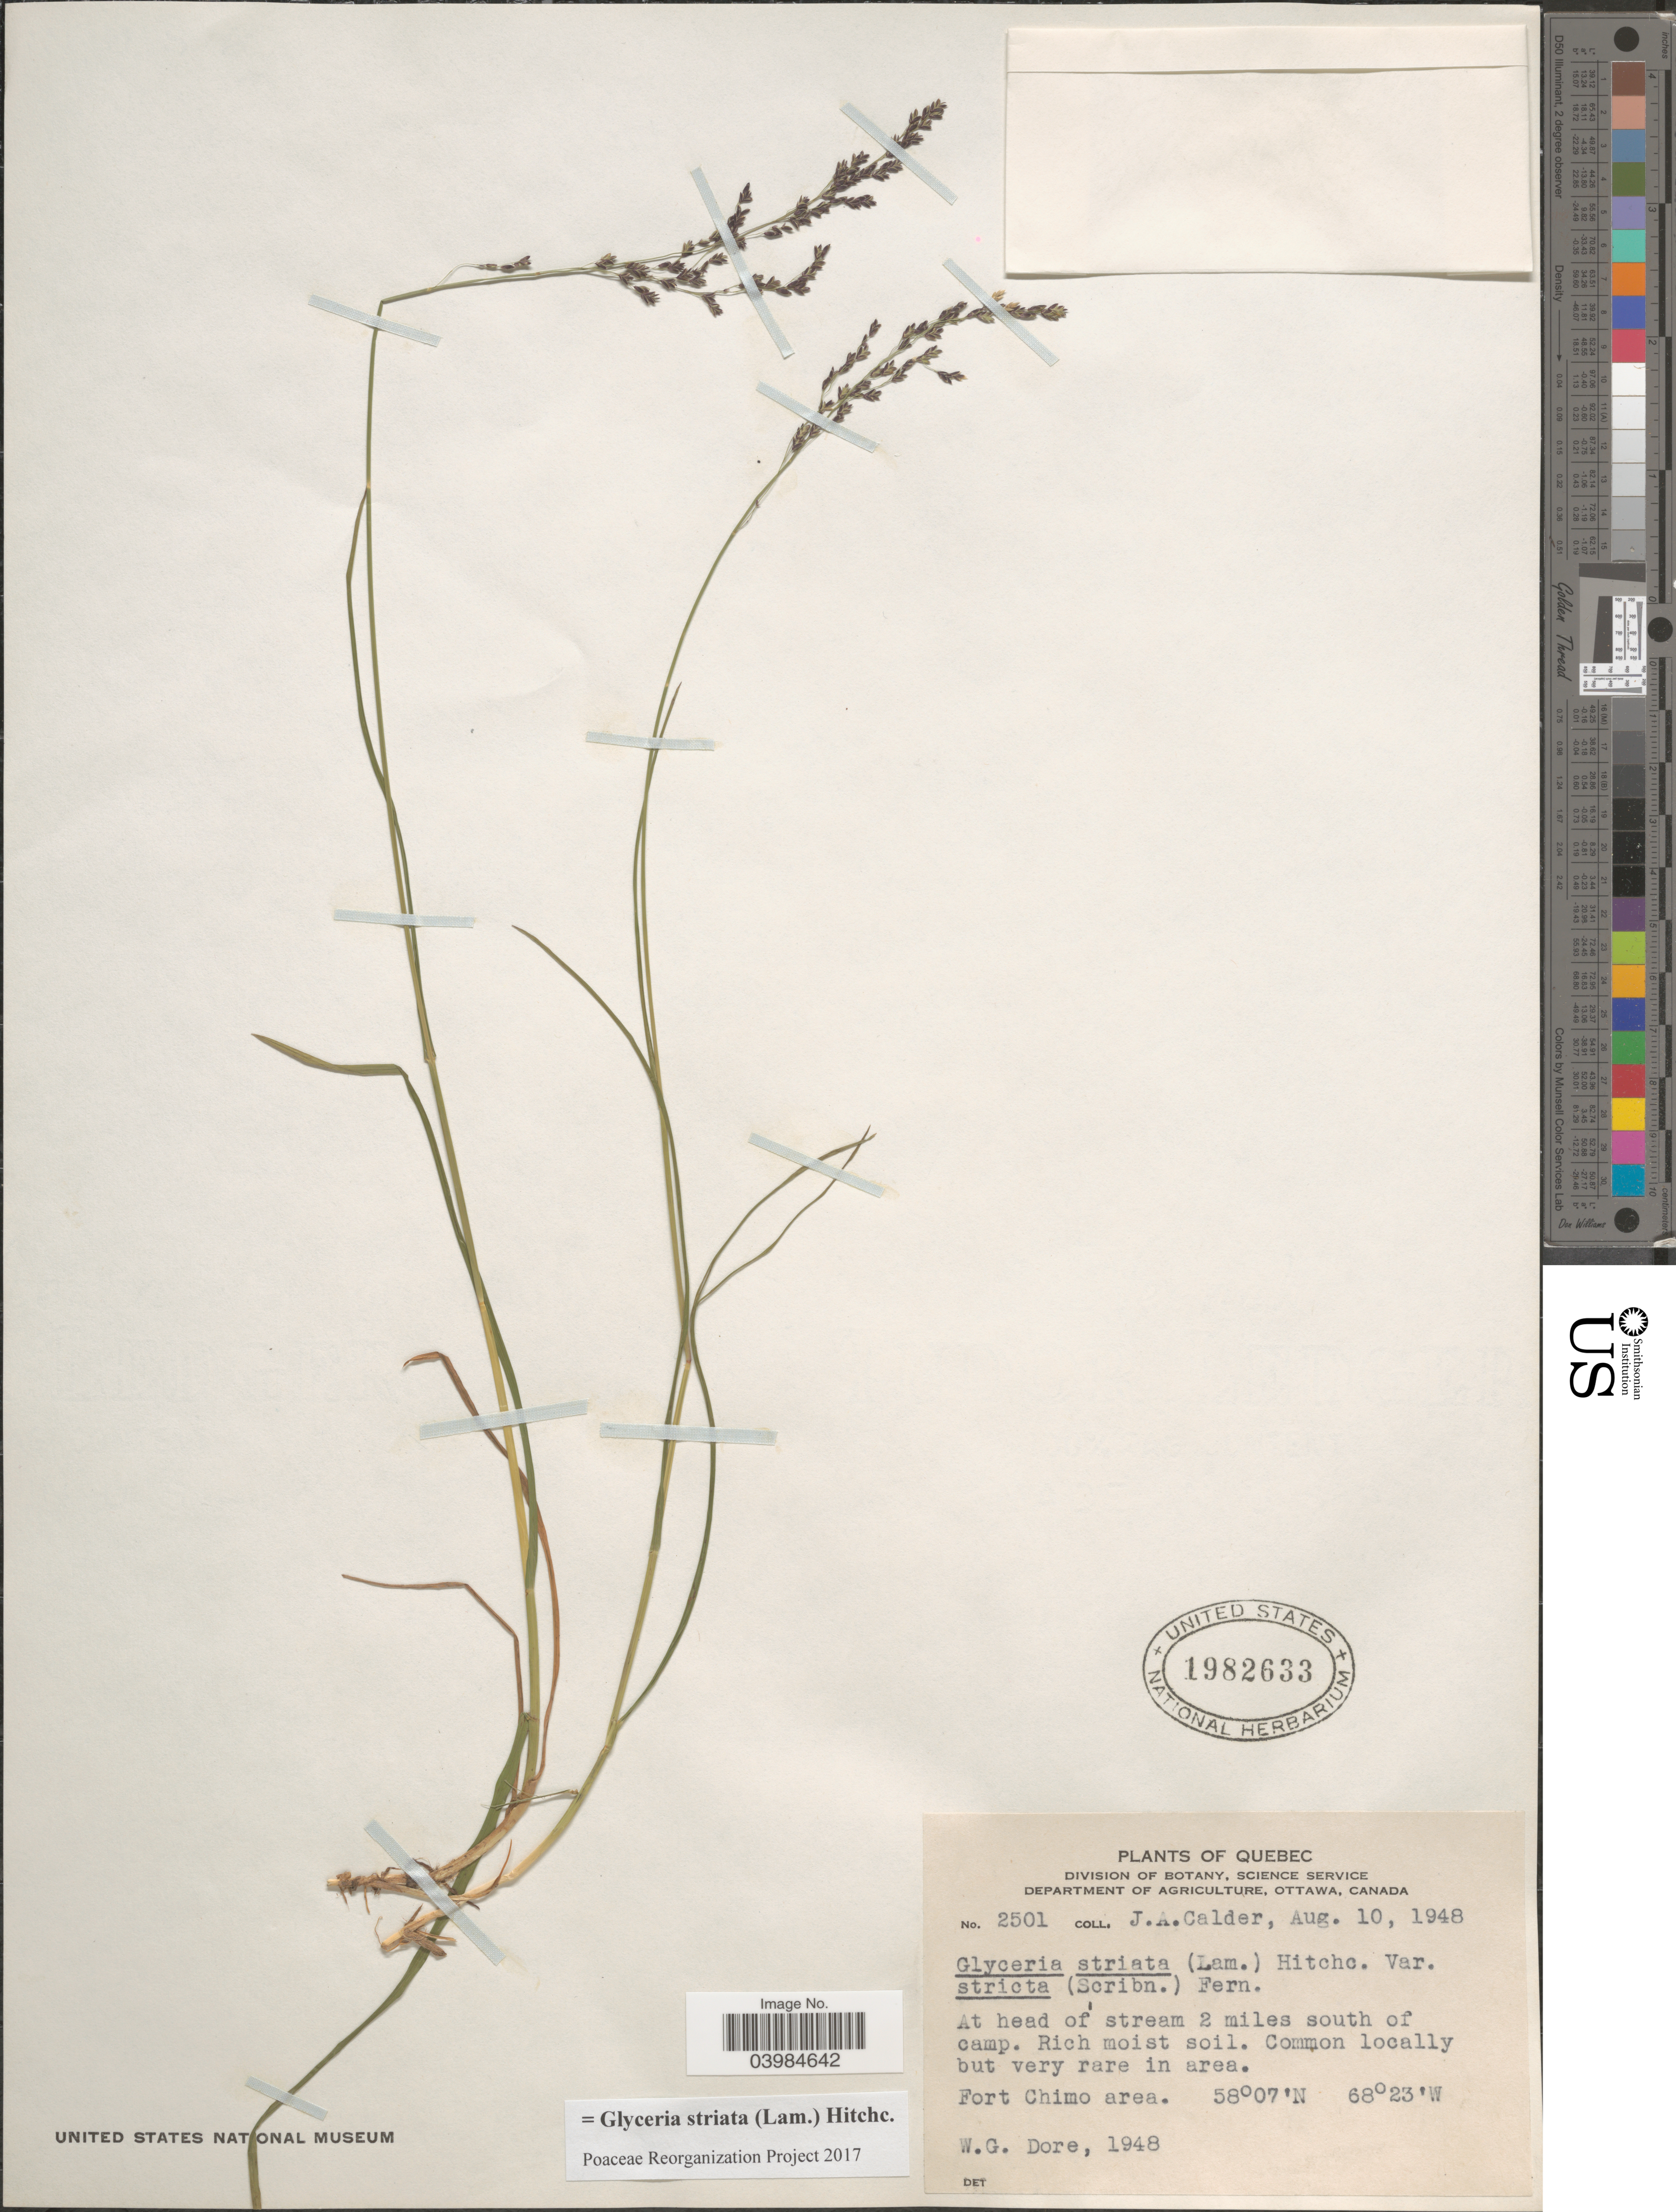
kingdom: Plantae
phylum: Tracheophyta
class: Liliopsida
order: Poales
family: Poaceae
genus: Glyceria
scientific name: Glyceria striata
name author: (Lam.) Hitchc.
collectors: J. A. Calder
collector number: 2501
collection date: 1948-08-10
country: Canada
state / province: Quebec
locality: At head of stream 2 miles south of camp. Rich moist soil. Fort Chimo area.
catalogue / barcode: US 1982633